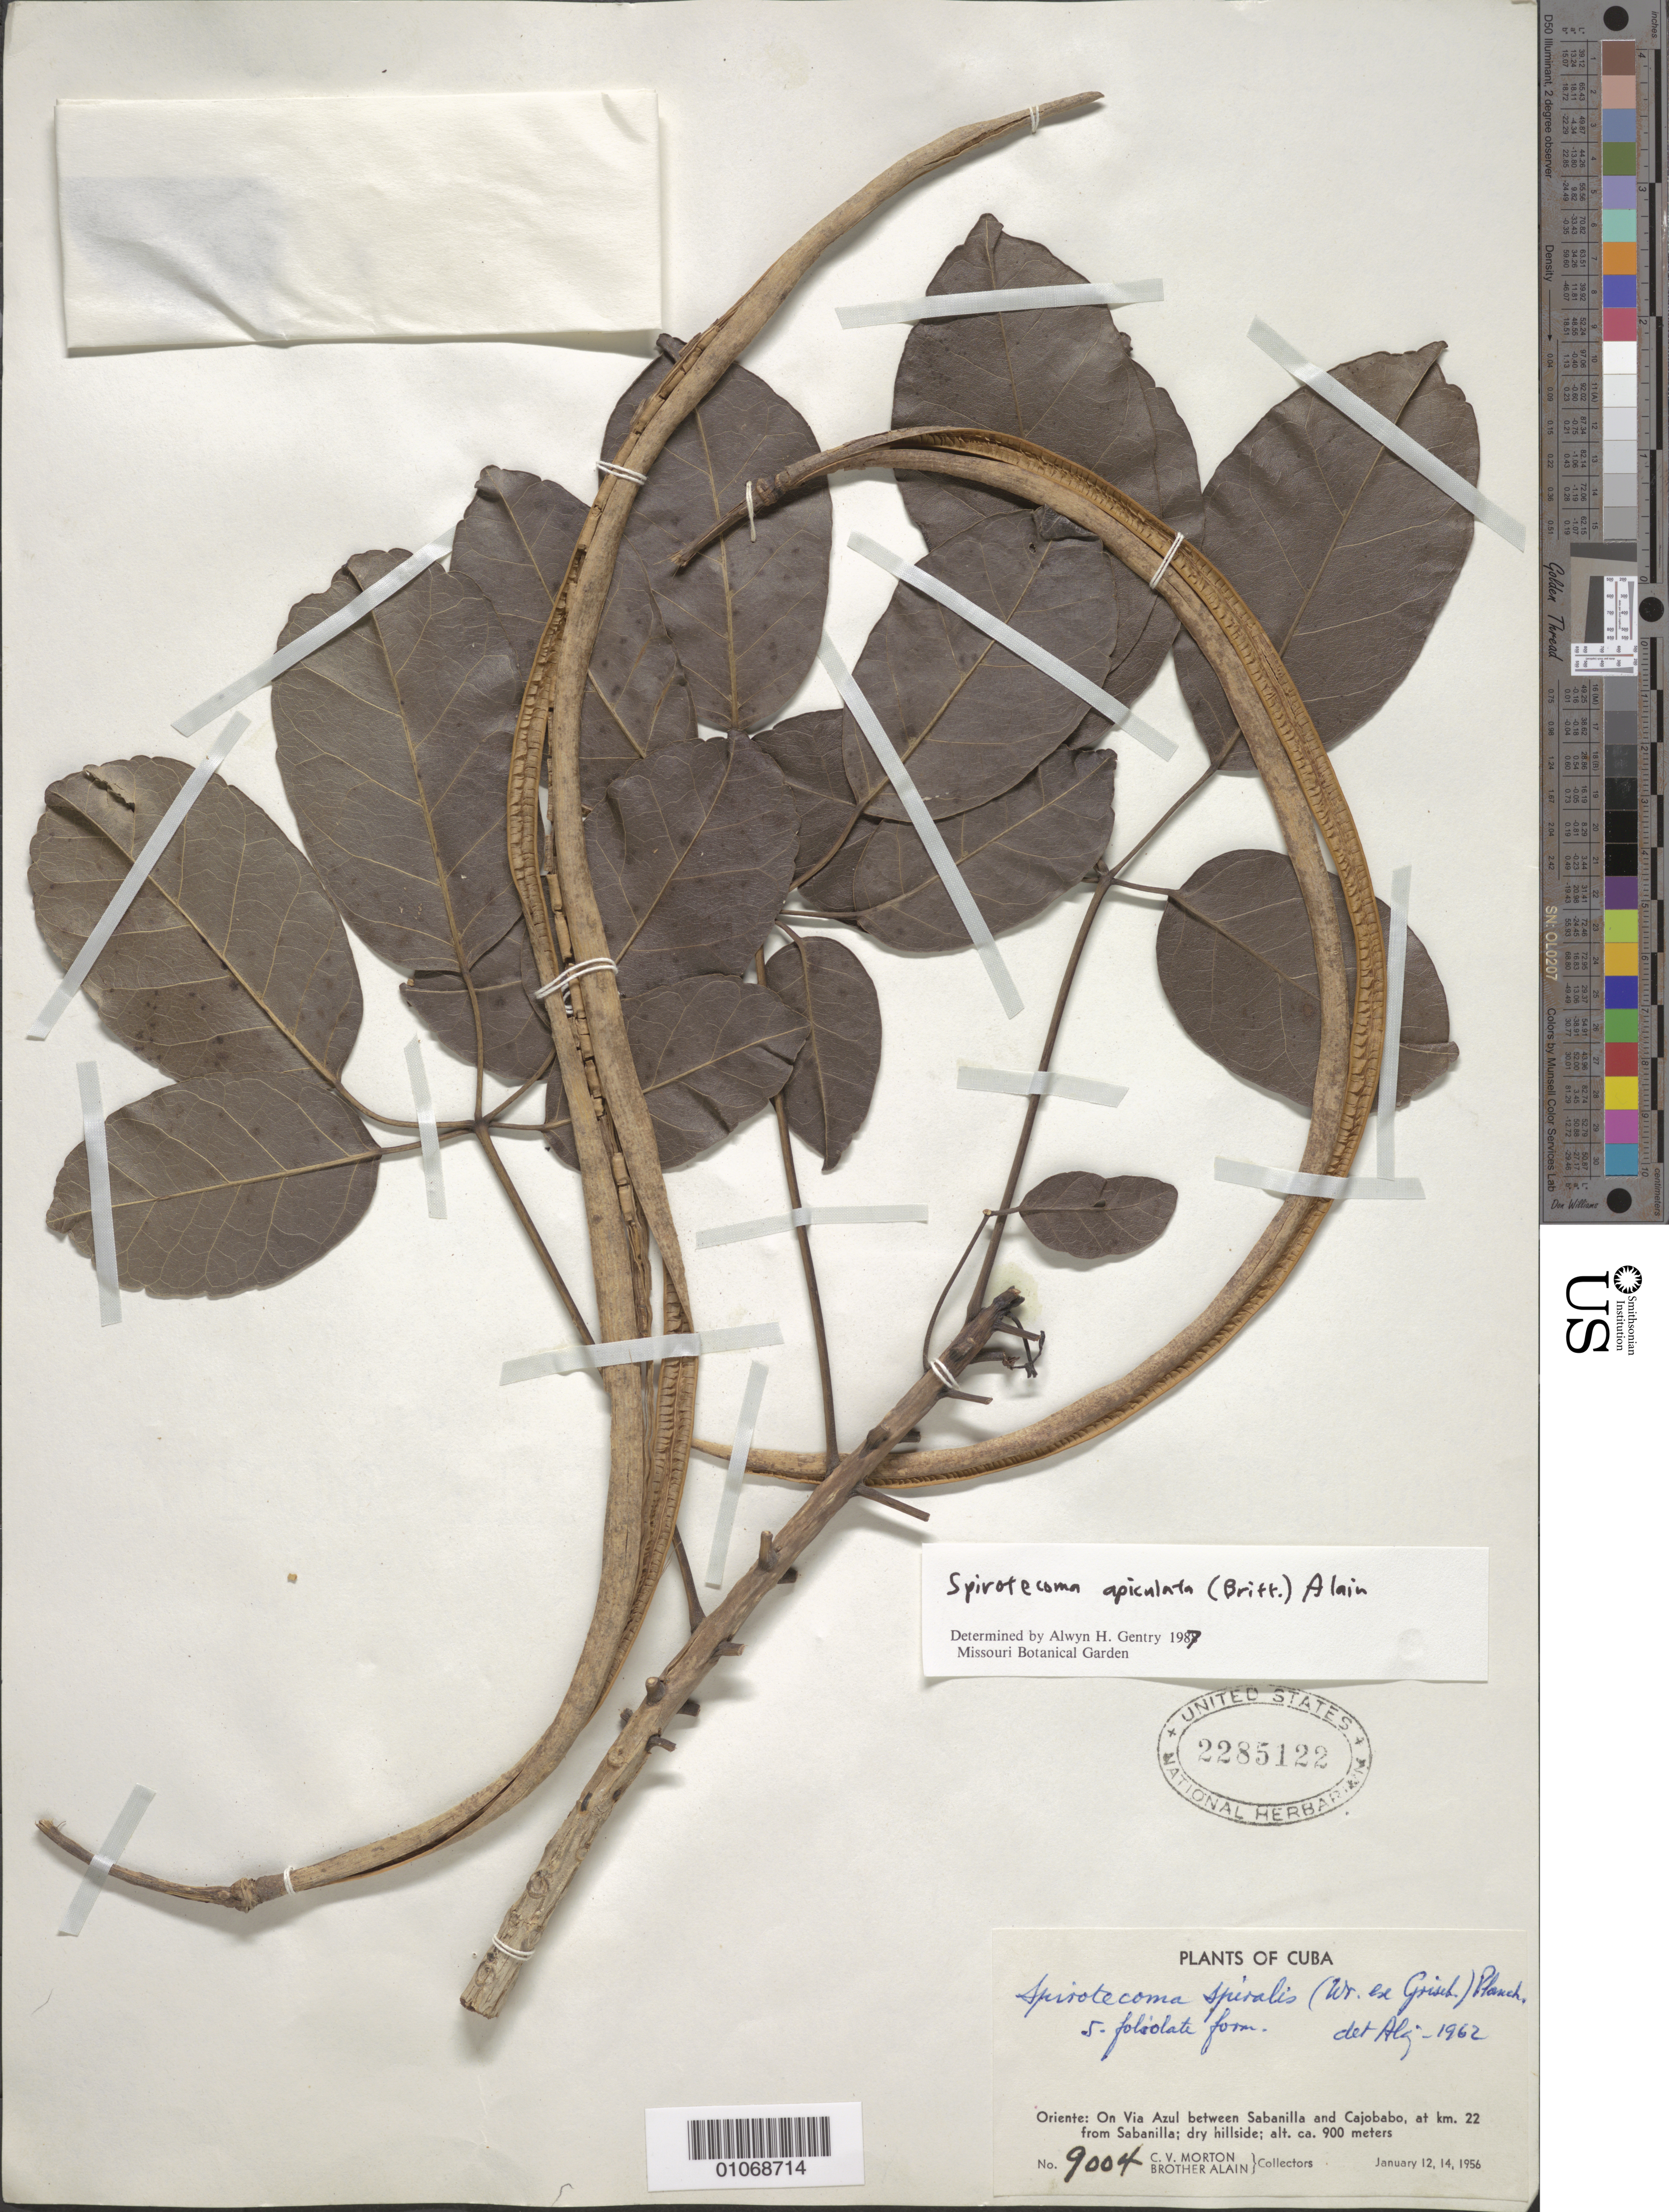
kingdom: Plantae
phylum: Tracheophyta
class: Magnoliopsida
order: Lamiales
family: Bignoniaceae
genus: Spirotecoma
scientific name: Spirotecoma apiculata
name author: (Britton) Alain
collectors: C. V. Morton & A. H. Liogier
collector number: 9004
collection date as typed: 12 Jan 1956 and 14 Jan 1956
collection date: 1956-01-12,1956-01-14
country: Cuba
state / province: Oriente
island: Cuba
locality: On Via Azul between Sabanilla and Cajobabo, at km 22 from Sabanilla; dry hillside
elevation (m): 900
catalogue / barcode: US 2285122